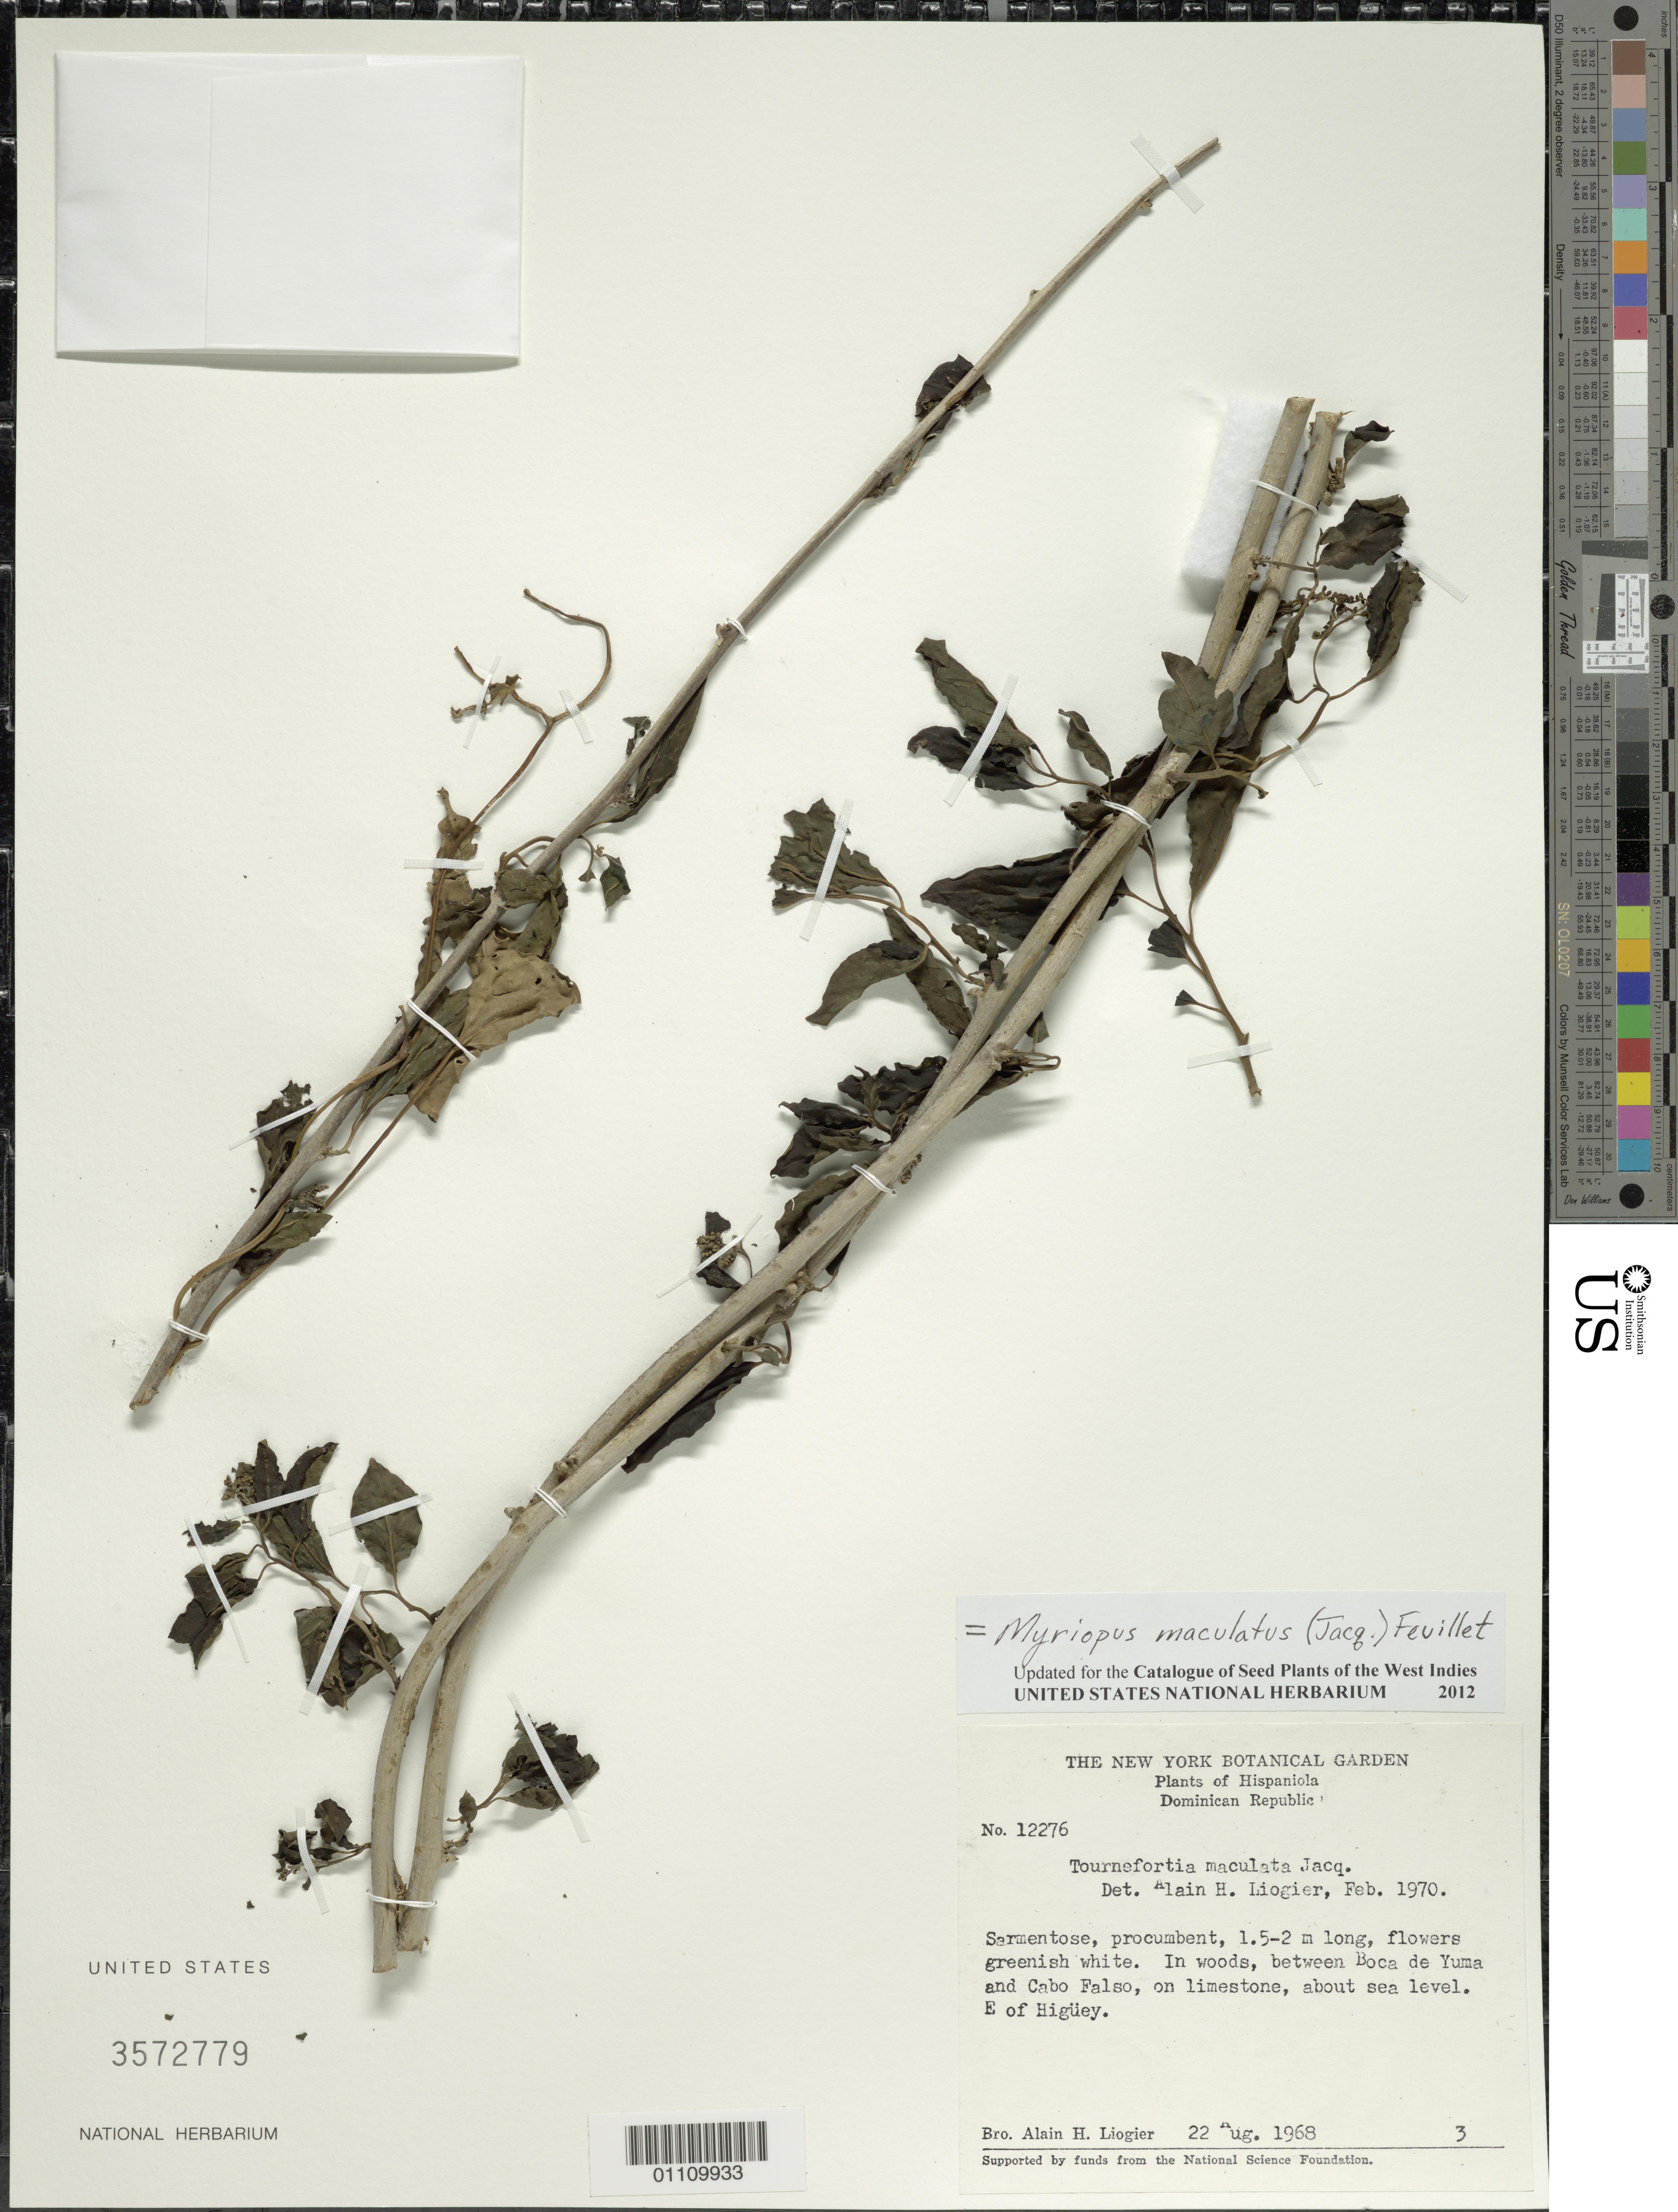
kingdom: Plantae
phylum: Tracheophyta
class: Magnoliopsida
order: Boraginales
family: Heliotropiaceae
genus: Myriopus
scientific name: Myriopus maculatus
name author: (Jacq.) Feuillet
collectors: A. H. Liogier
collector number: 12276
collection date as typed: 22 Aug 1968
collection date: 1968-08-22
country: Dominican Republic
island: Hispaniola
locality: Boca de Yuma to Cabo Falso, E of Higüey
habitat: In woods, on limestone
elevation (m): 0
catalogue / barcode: US 3572779